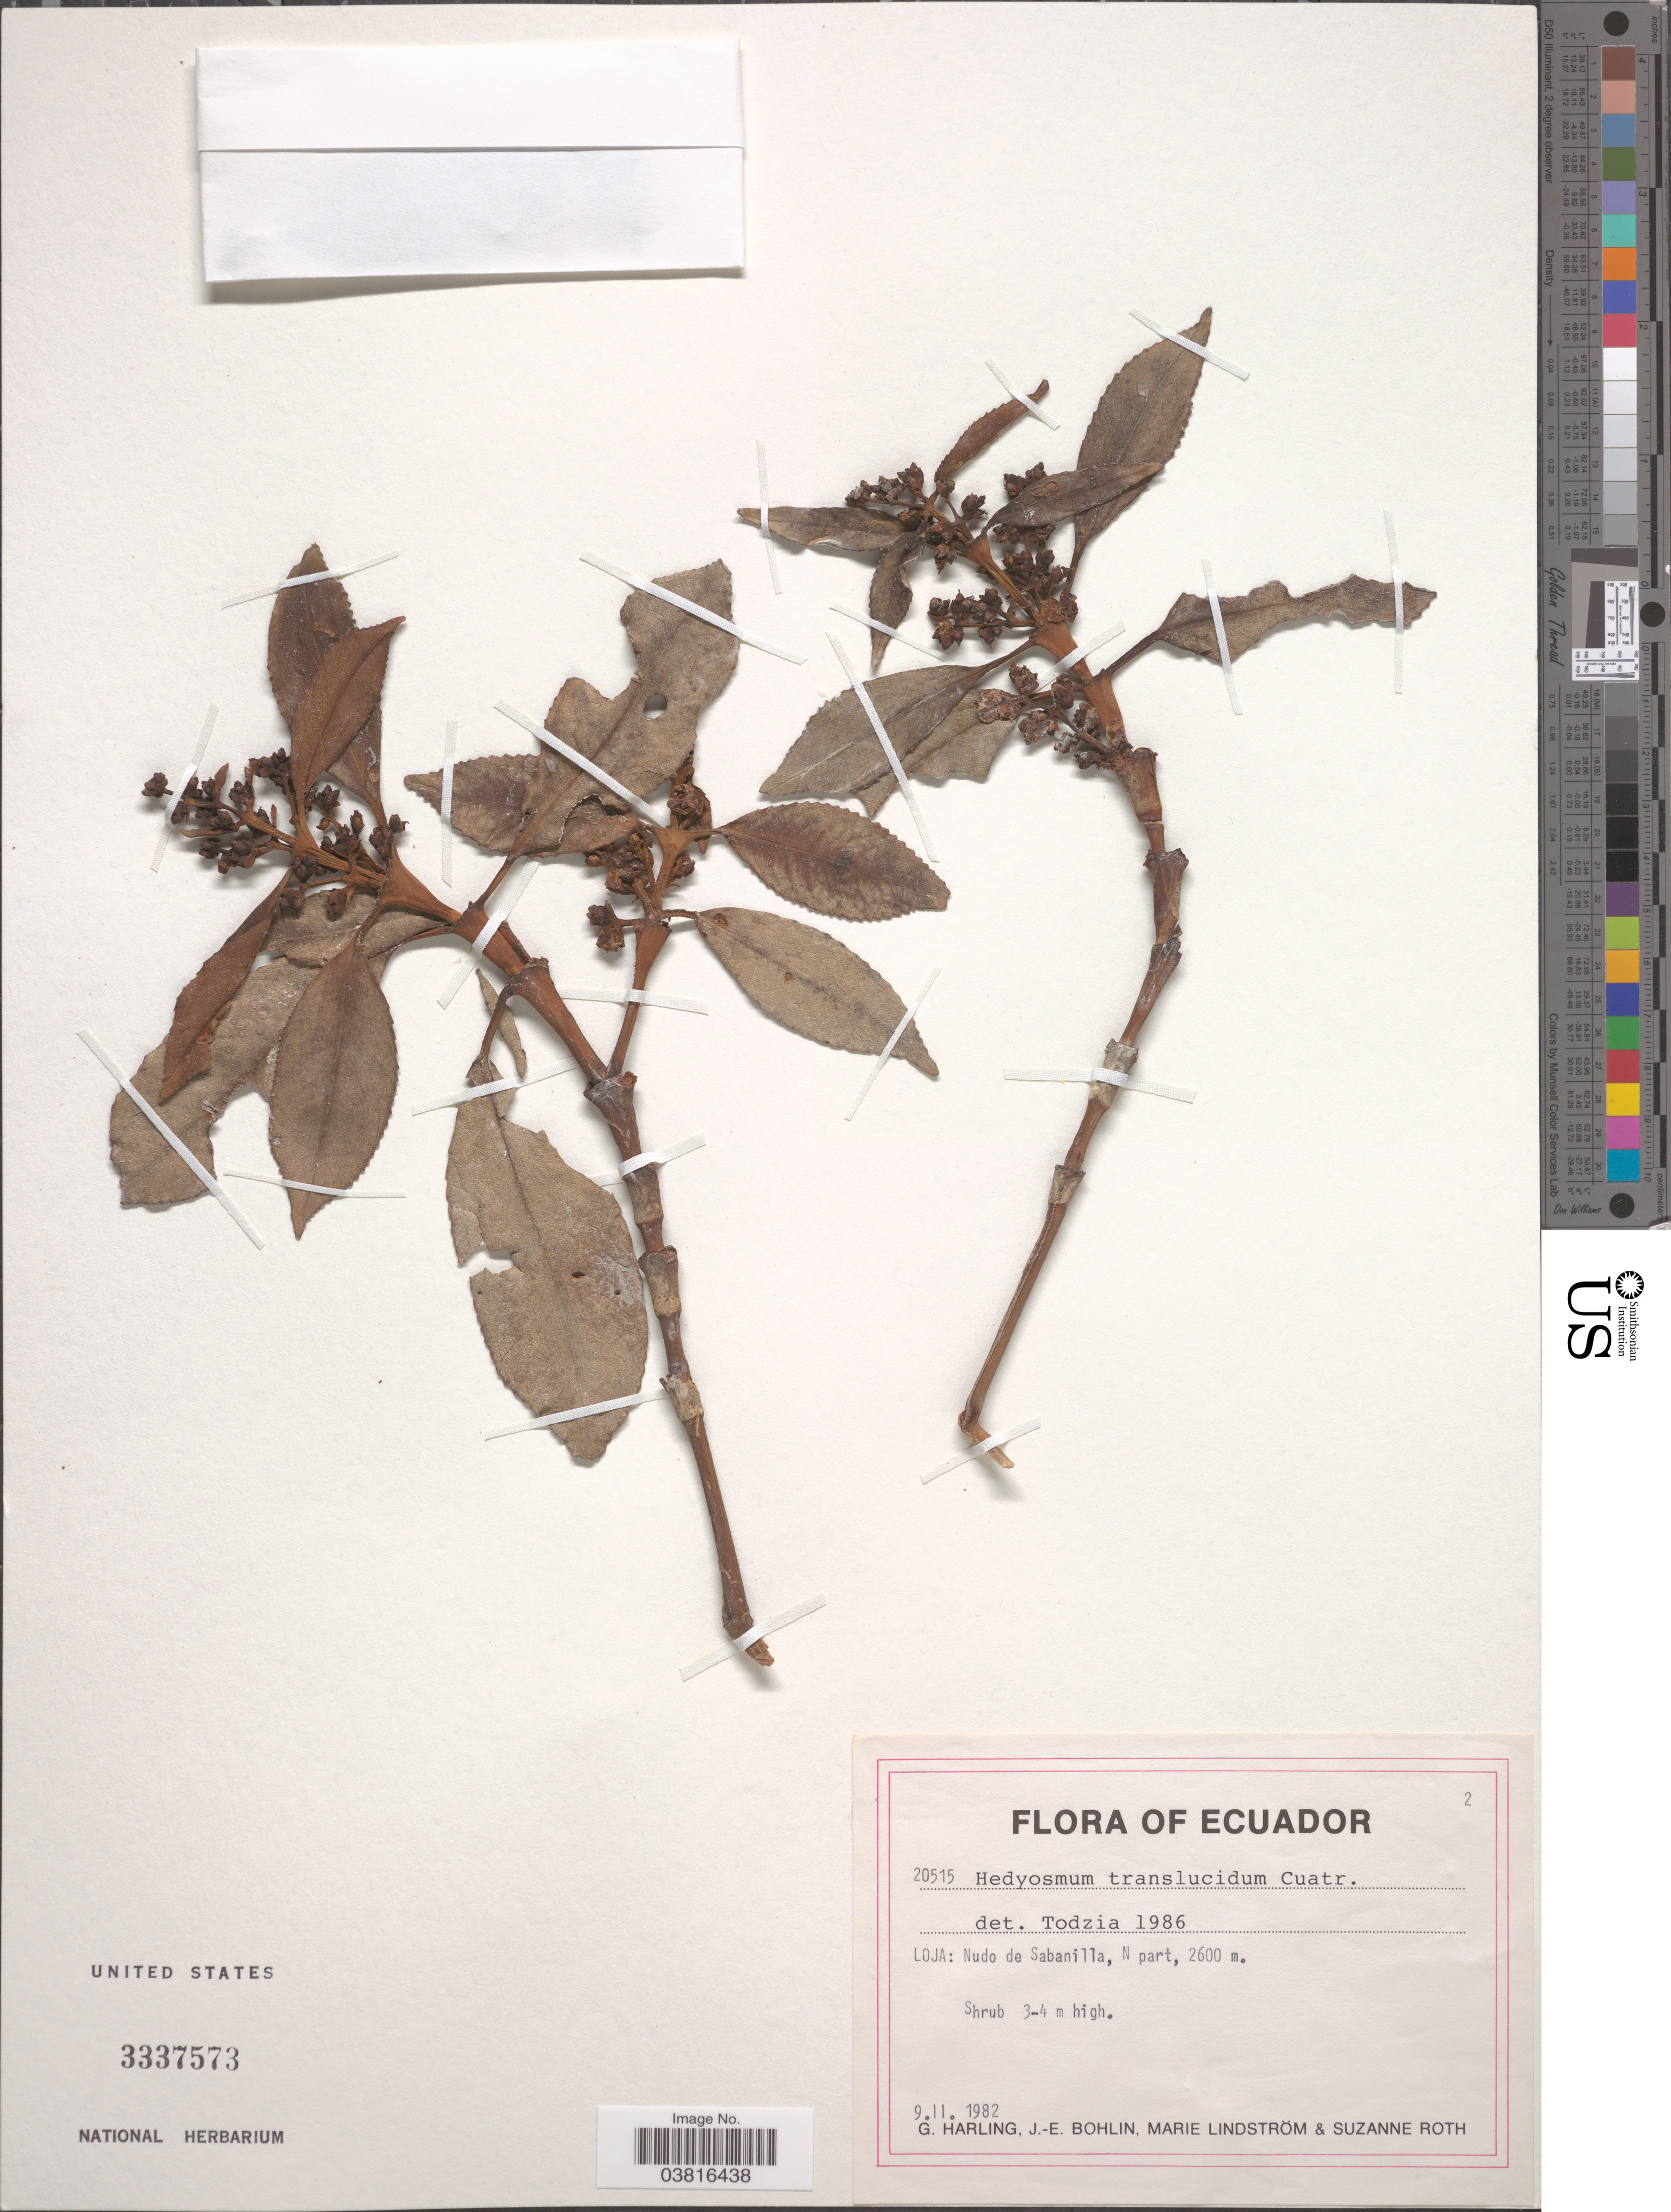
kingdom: Plantae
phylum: Tracheophyta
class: Magnoliopsida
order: Chloranthales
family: Chloranthaceae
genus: Hedyosmum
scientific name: Hedyosmum translucidum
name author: Cuatrec.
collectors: G. Harling, J. Bohlin, M. Lindström & S. Roth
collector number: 20515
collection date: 1982-02-09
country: Ecuador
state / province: Loja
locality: Nudo de Sabanilla, N part.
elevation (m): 2600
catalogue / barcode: US 3337573